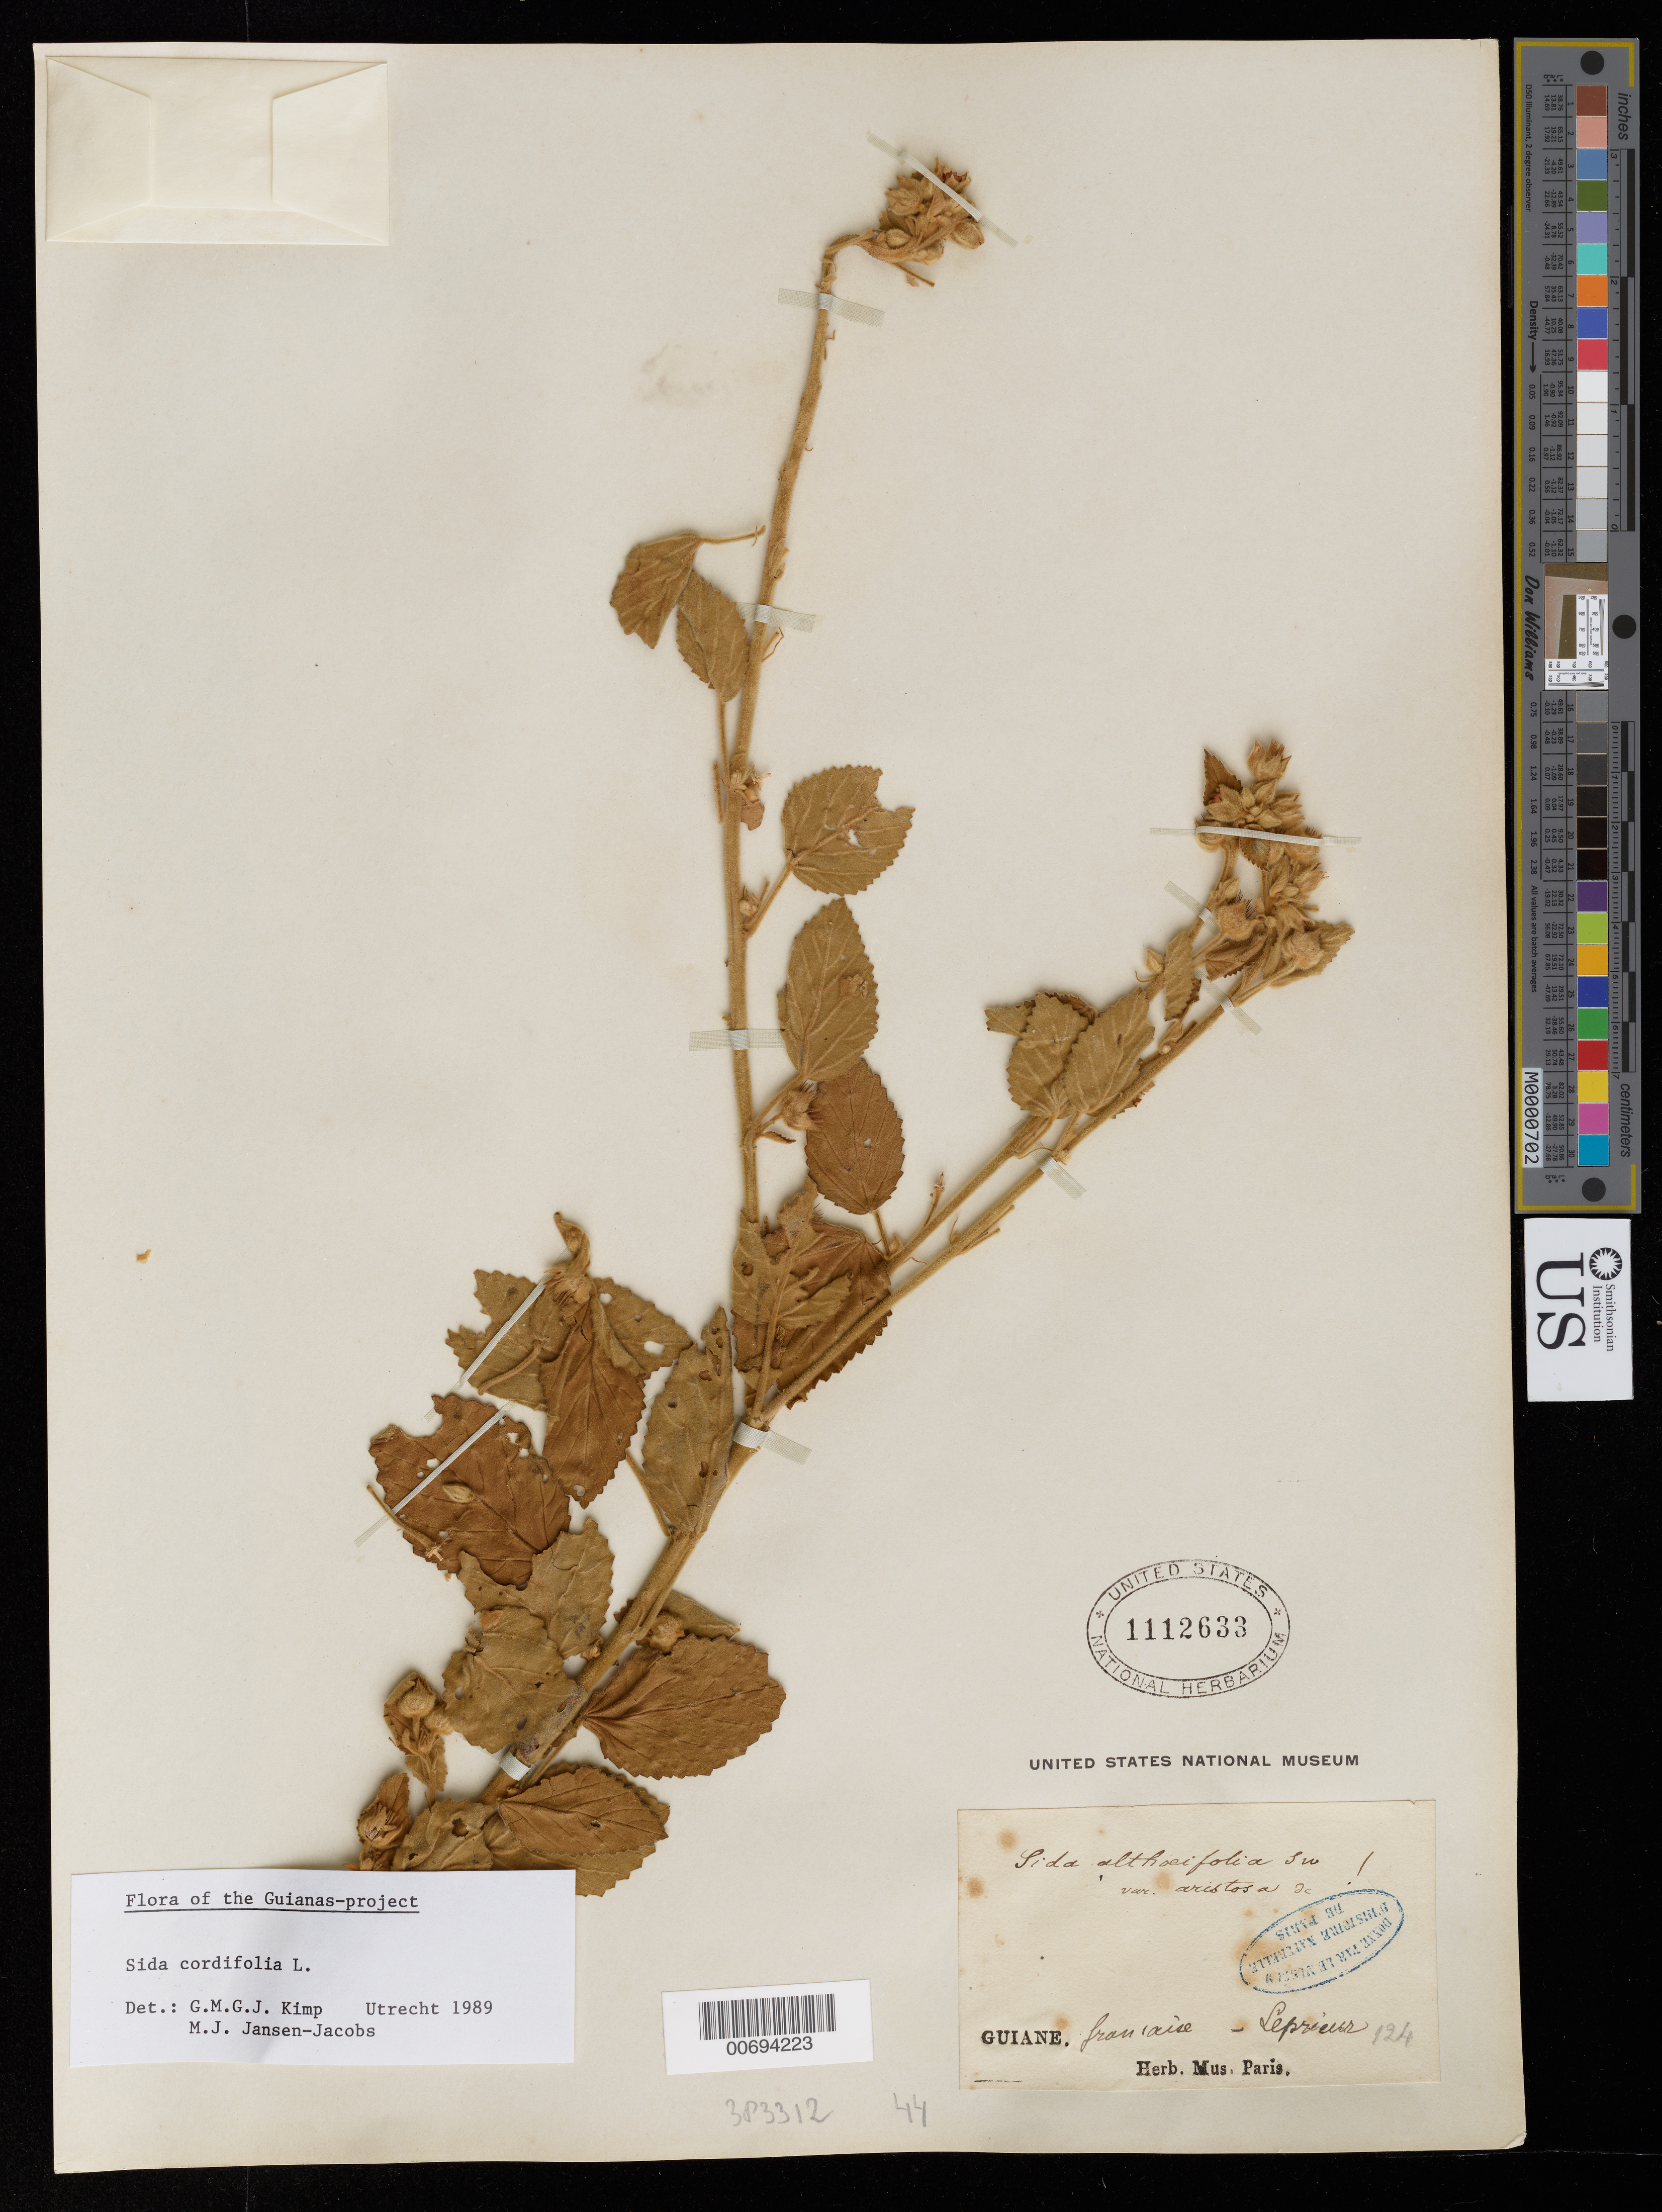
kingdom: Plantae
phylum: Tracheophyta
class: Magnoliopsida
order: Malvales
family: Malvaceae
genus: Sida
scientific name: Sida cordifolia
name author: L.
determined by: Kimp, F. M.; Jansen-Jacobs, M. J.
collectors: F. M. R. Leprieur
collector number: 124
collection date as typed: April 1840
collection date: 1840-04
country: French Guiana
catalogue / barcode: US 1112633